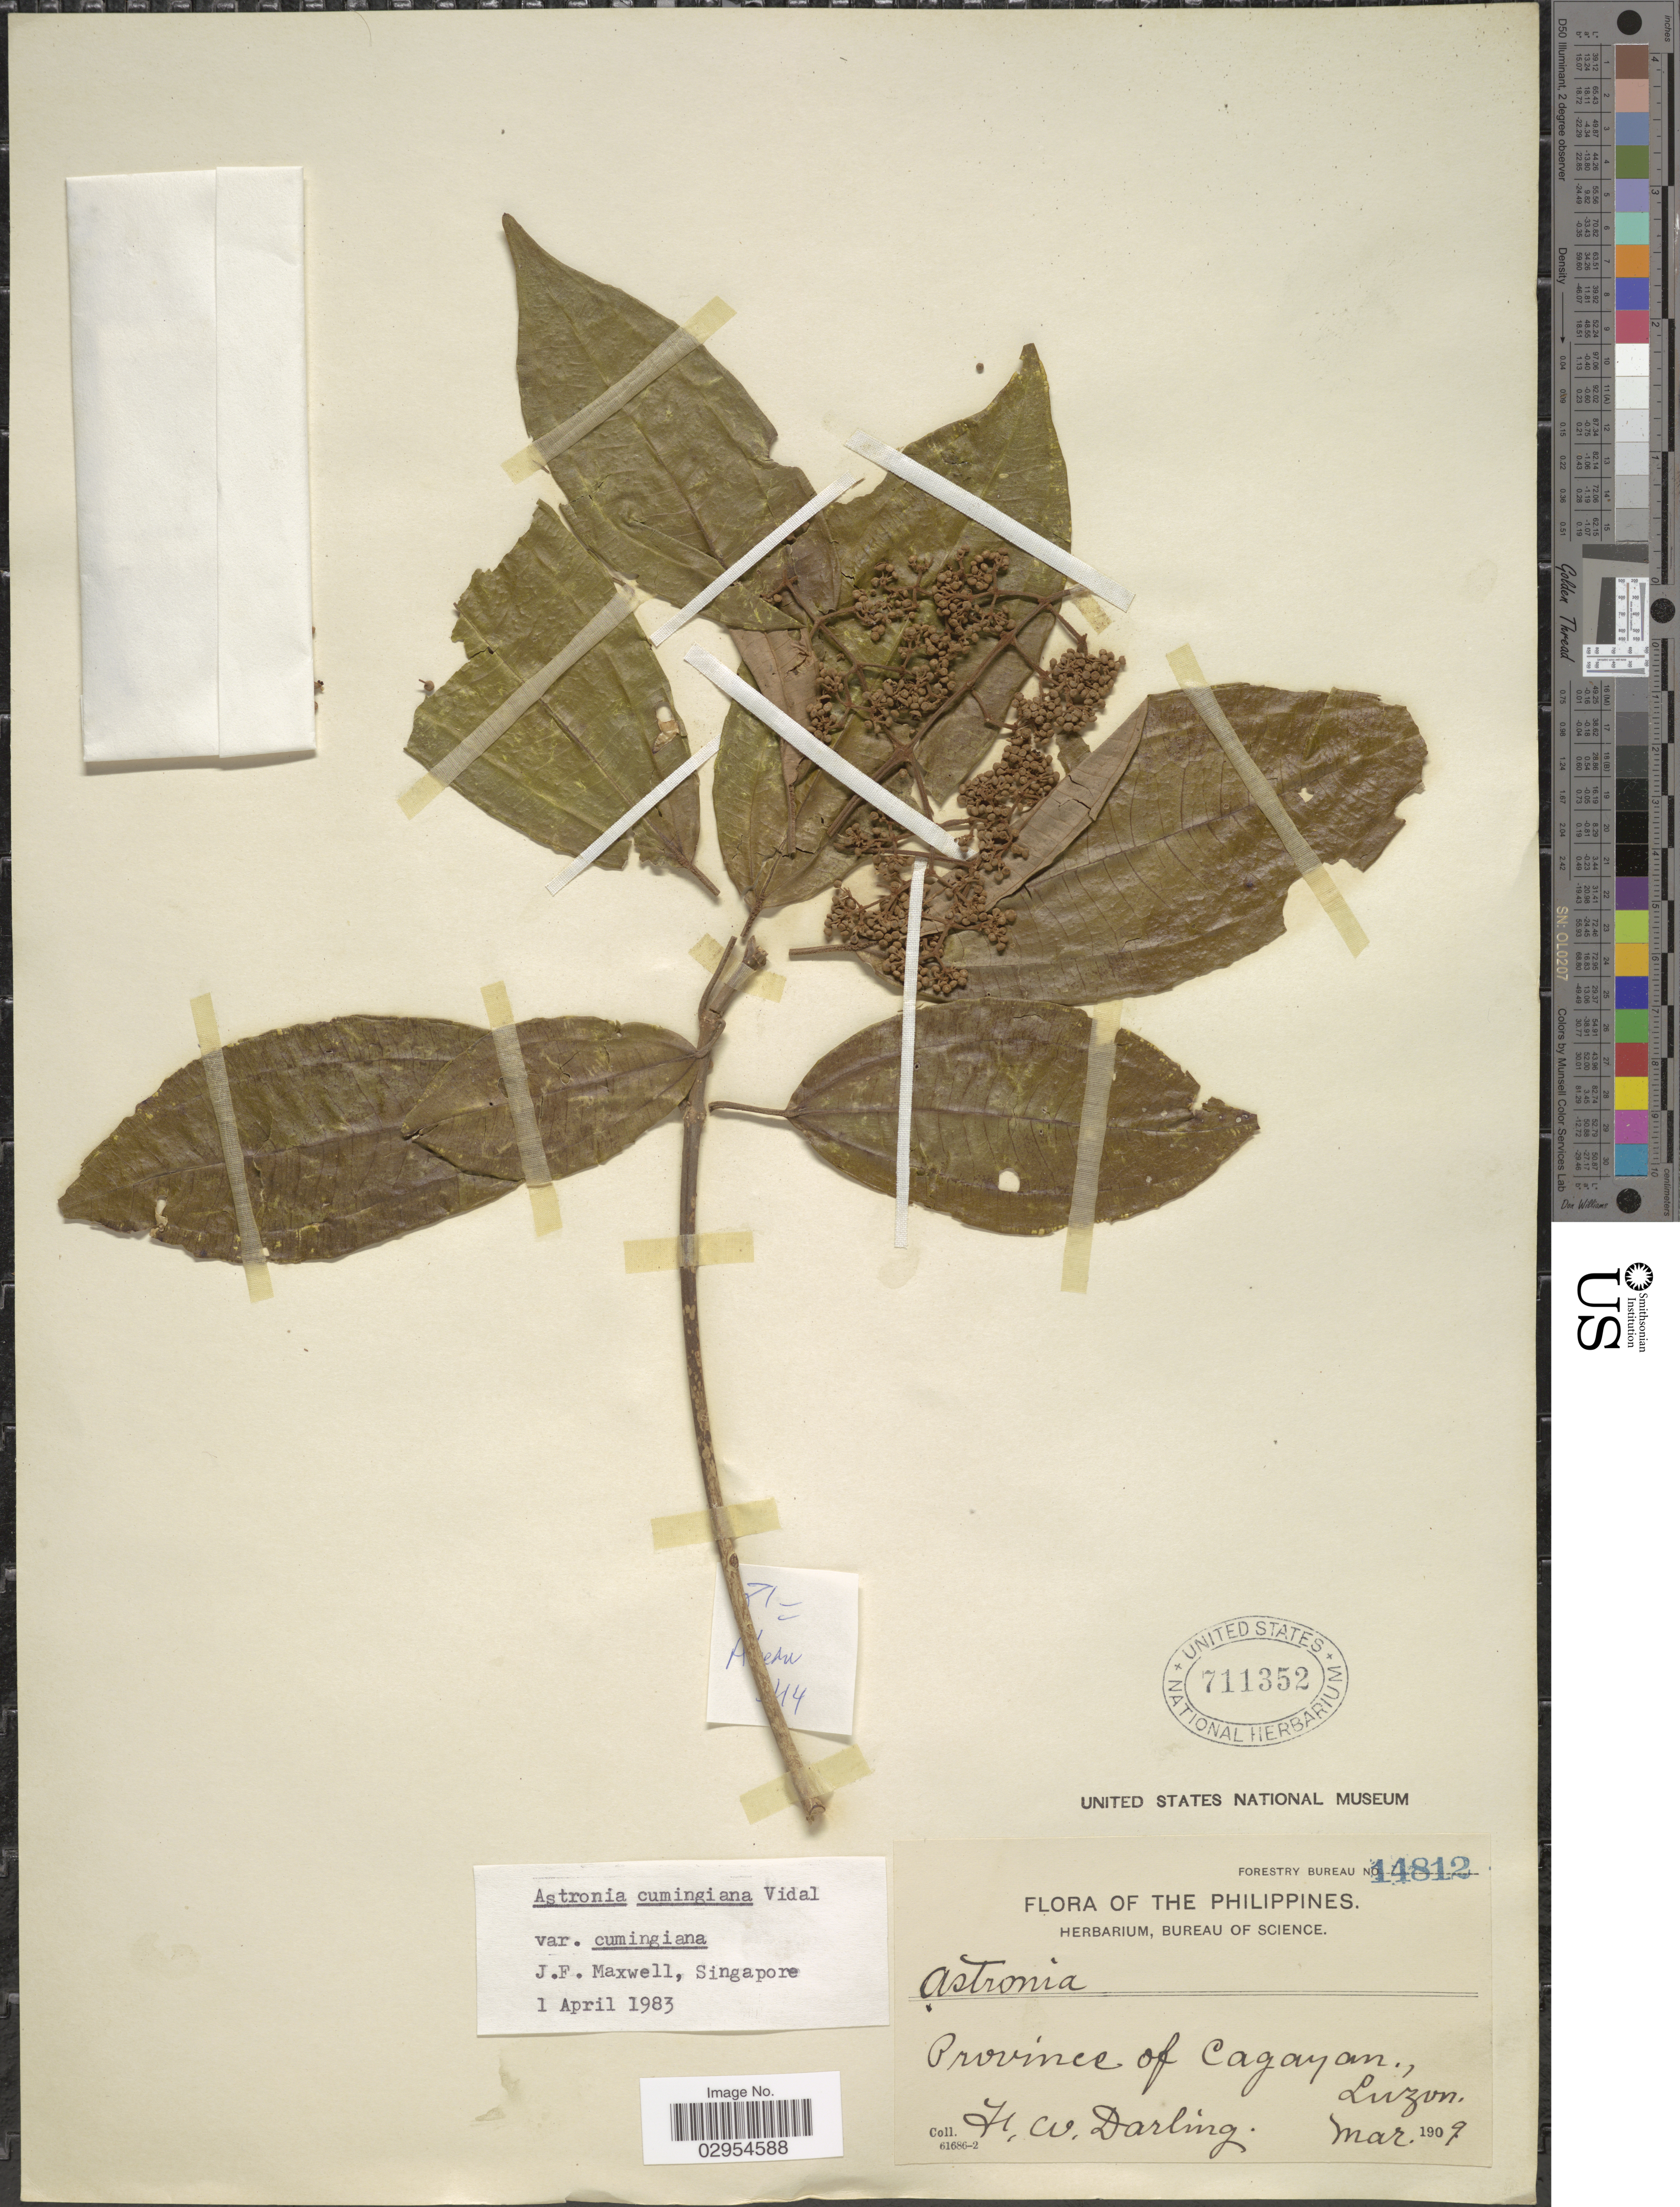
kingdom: Plantae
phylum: Tracheophyta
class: Magnoliopsida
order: Myrtales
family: Melastomataceae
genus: Astronia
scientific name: Astronia cumingiana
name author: S. Vidal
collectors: F. Darling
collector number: Forestry Bureau 14812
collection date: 1909-03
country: Philippines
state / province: Cagayan Valley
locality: Province of Cagayan., Luzon.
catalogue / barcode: US 711352